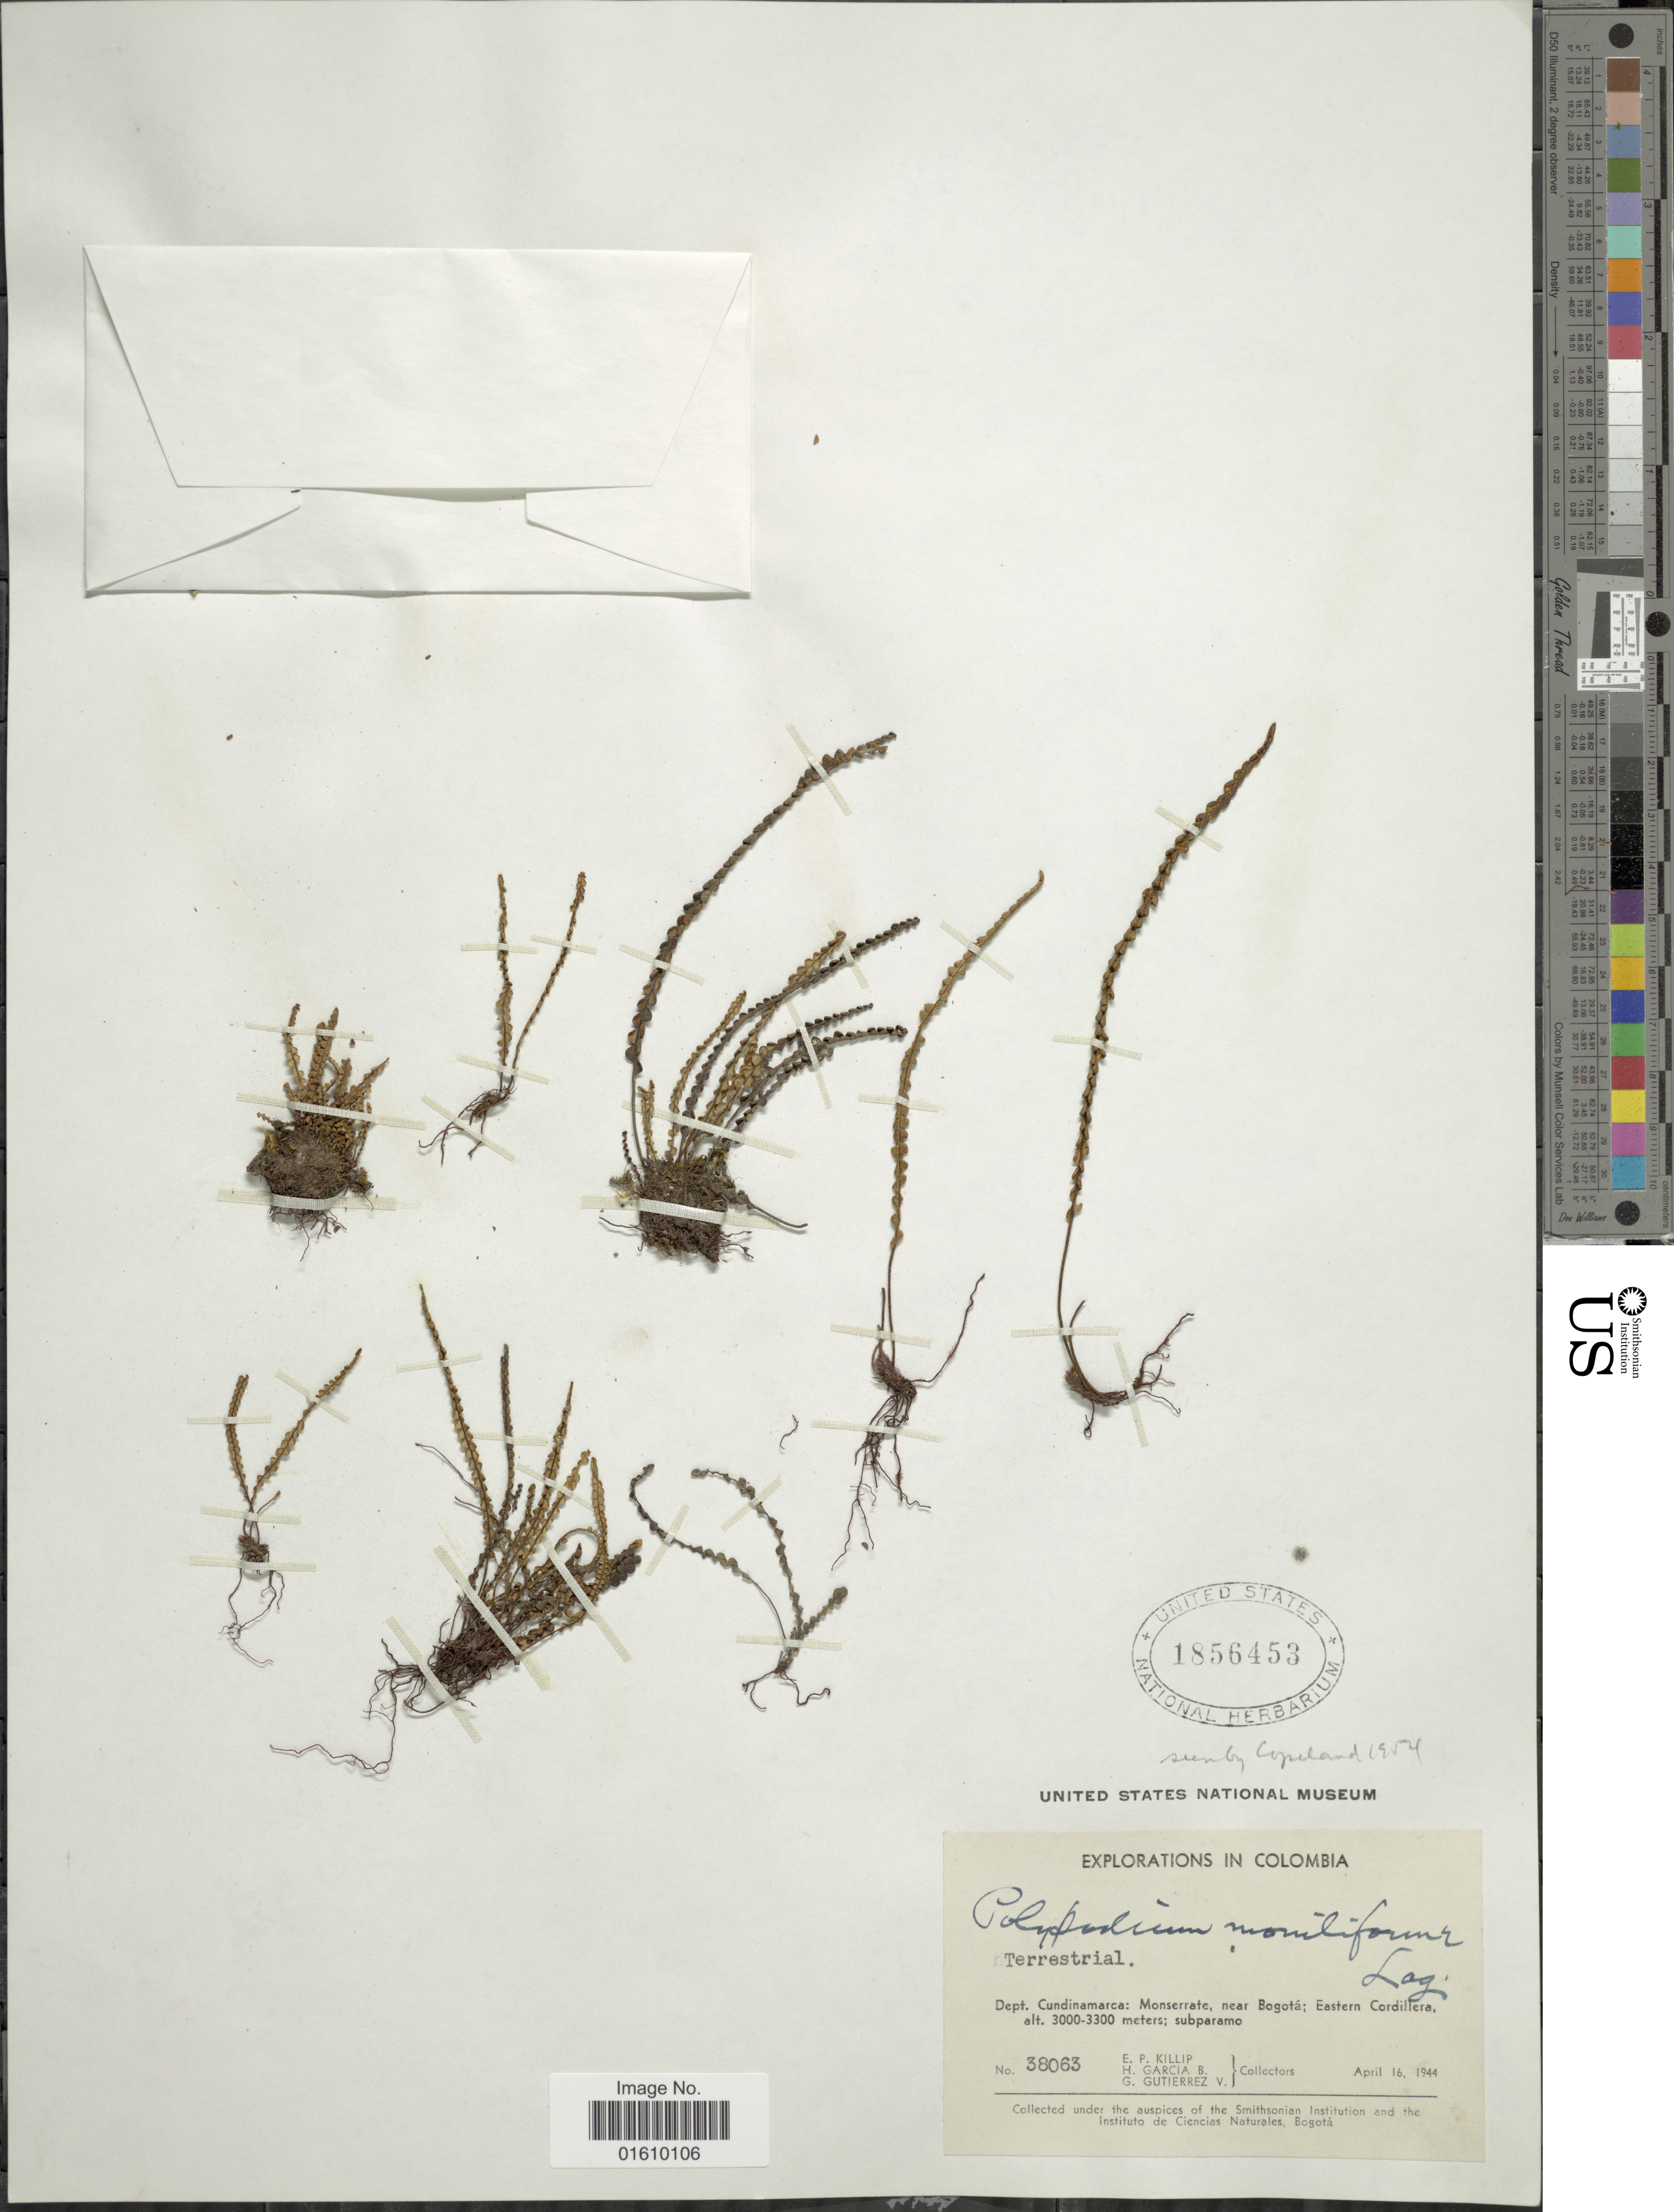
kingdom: Plantae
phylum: Tracheophyta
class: Polypodiopsida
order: Polypodiales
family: Polypodiaceae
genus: Melpomene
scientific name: Melpomene moniliformis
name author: (Lag. ex Sw.) A.R. Sm. & R.C. Moran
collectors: E. P. Killip, H. García Barriga & G. Gutiérrez V.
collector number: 38063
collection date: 1944-04-16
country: Colombia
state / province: Cundinamarca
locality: Monserrate, near Bogotá; Eastern Cordillera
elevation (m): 3000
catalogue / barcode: US 1856453